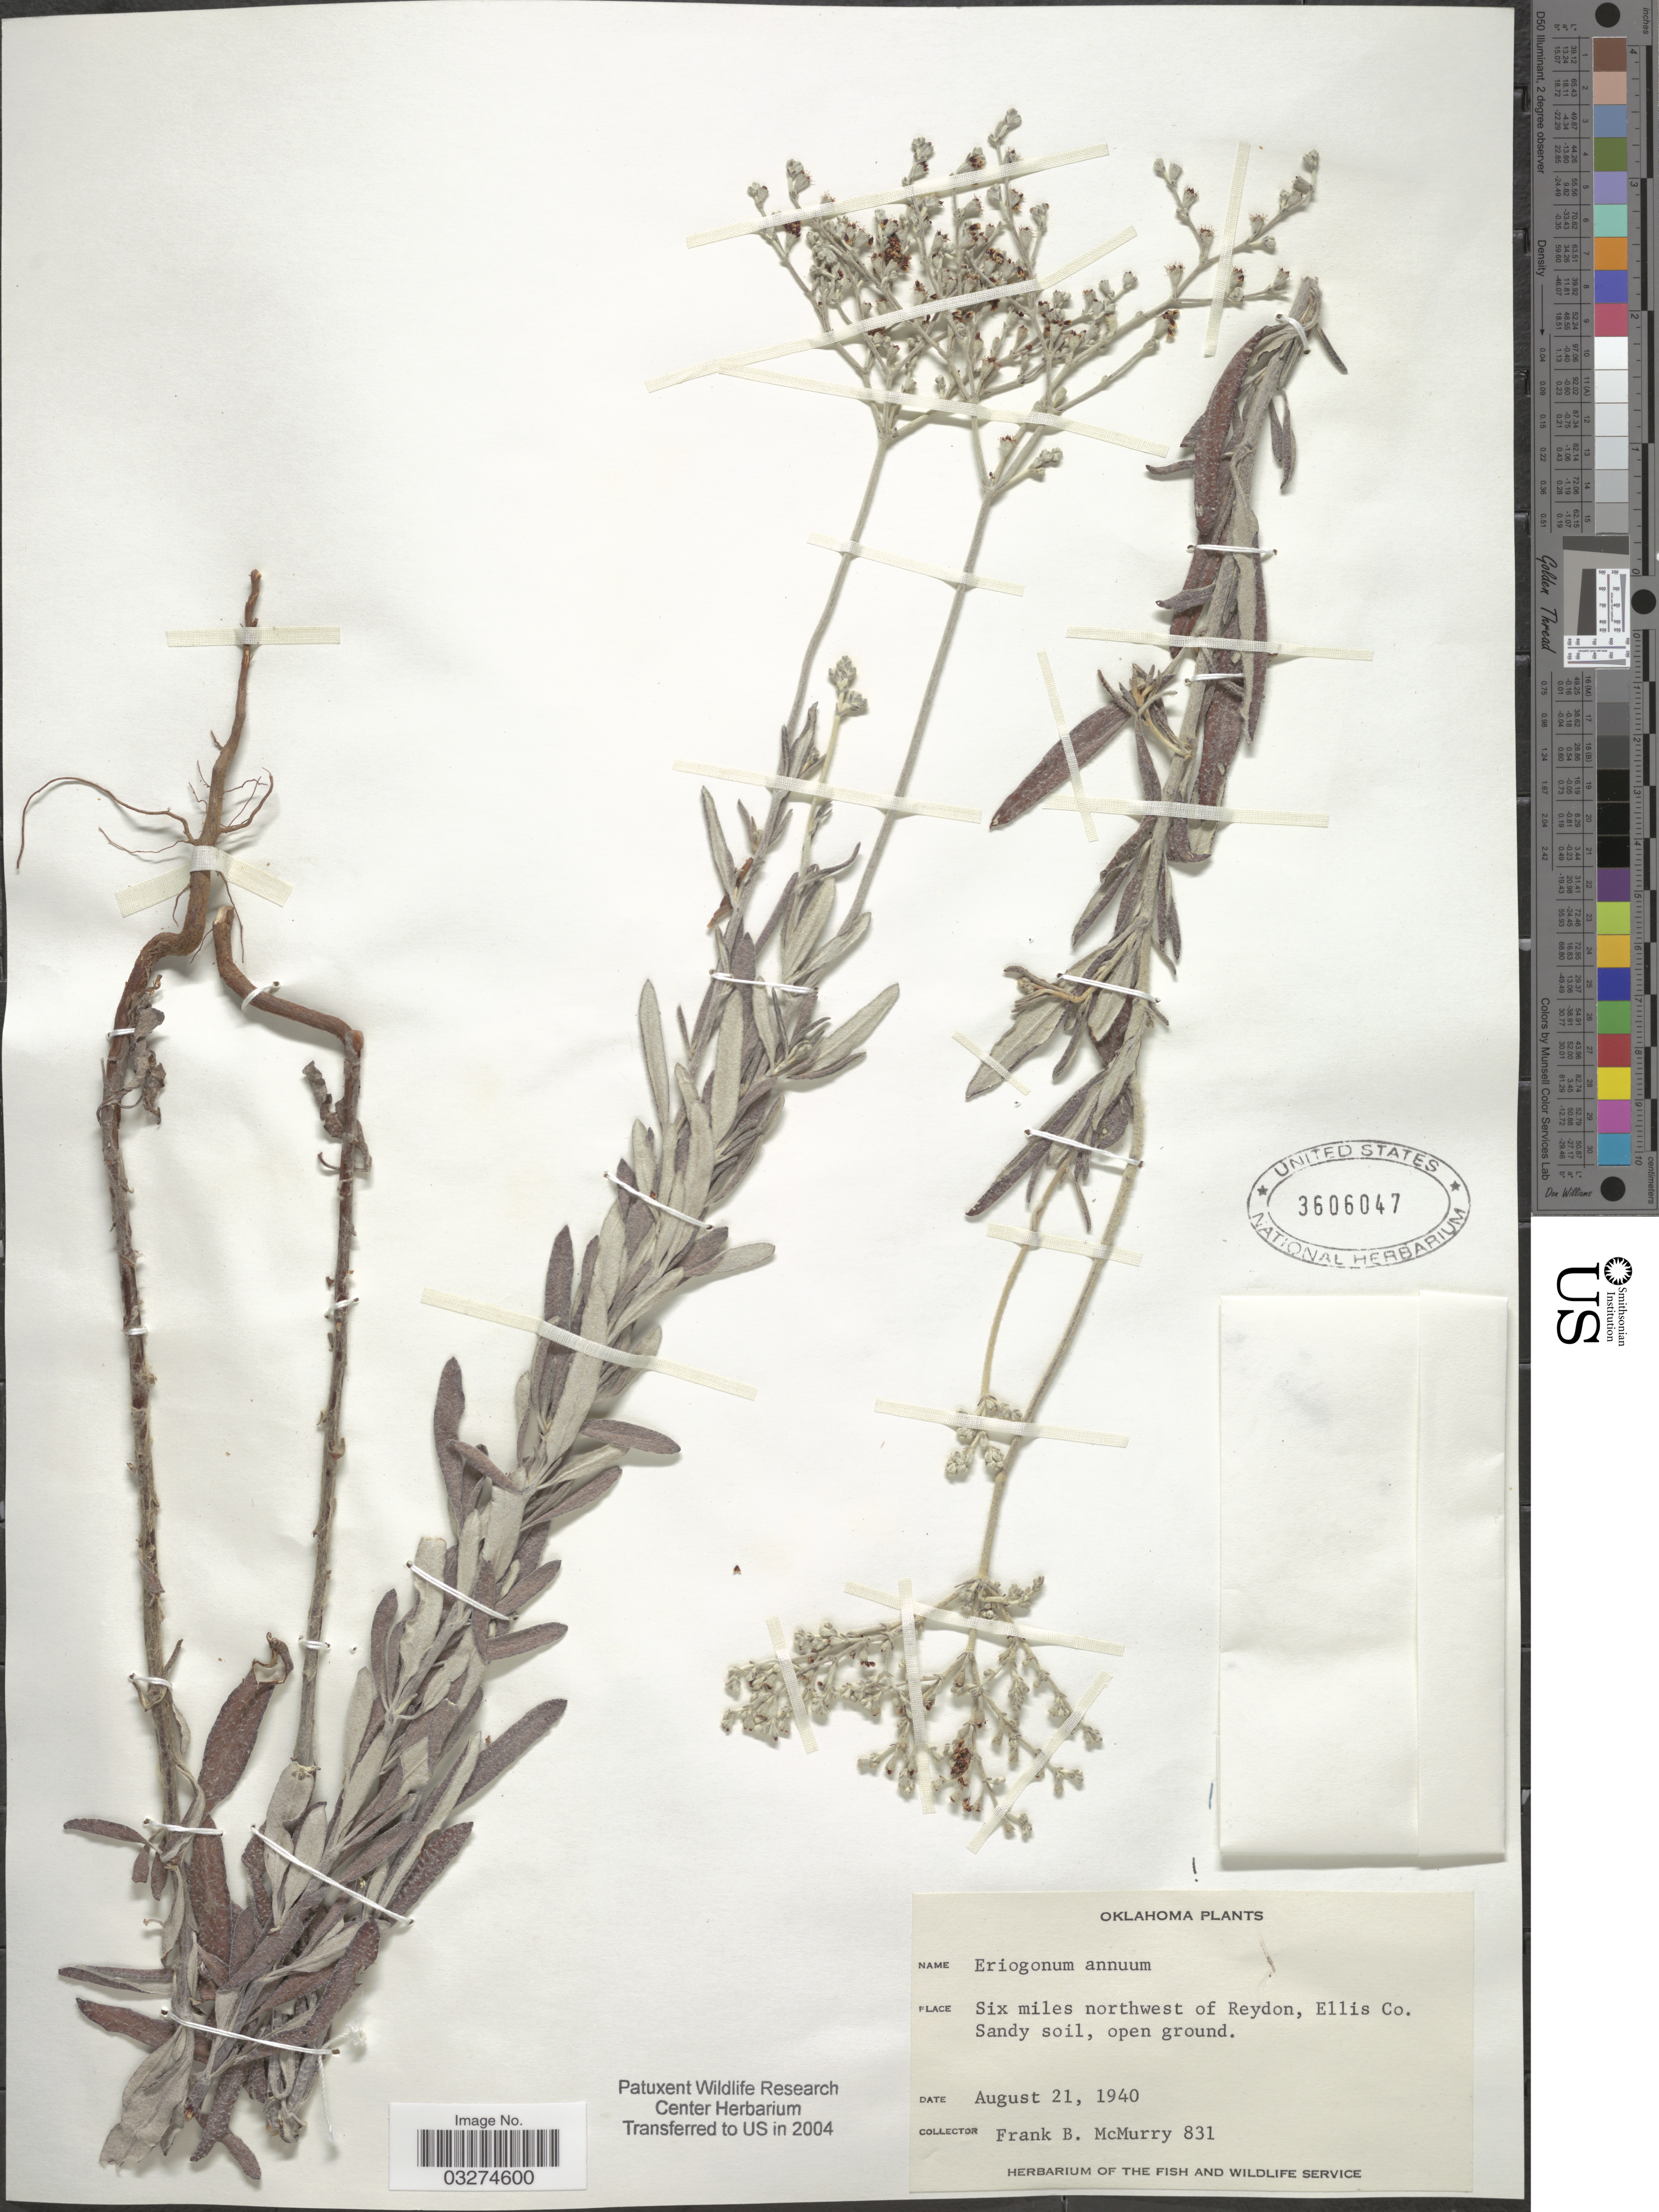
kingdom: Plantae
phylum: Tracheophyta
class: Magnoliopsida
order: Caryophyllales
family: Polygonaceae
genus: Eriogonum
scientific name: Eriogonum annuum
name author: Nutt.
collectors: F. B. McMurry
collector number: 831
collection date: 1940-08-21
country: United States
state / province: Oklahoma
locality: Six mile northwest of Reydon, Ellis Co.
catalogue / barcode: US 3606047